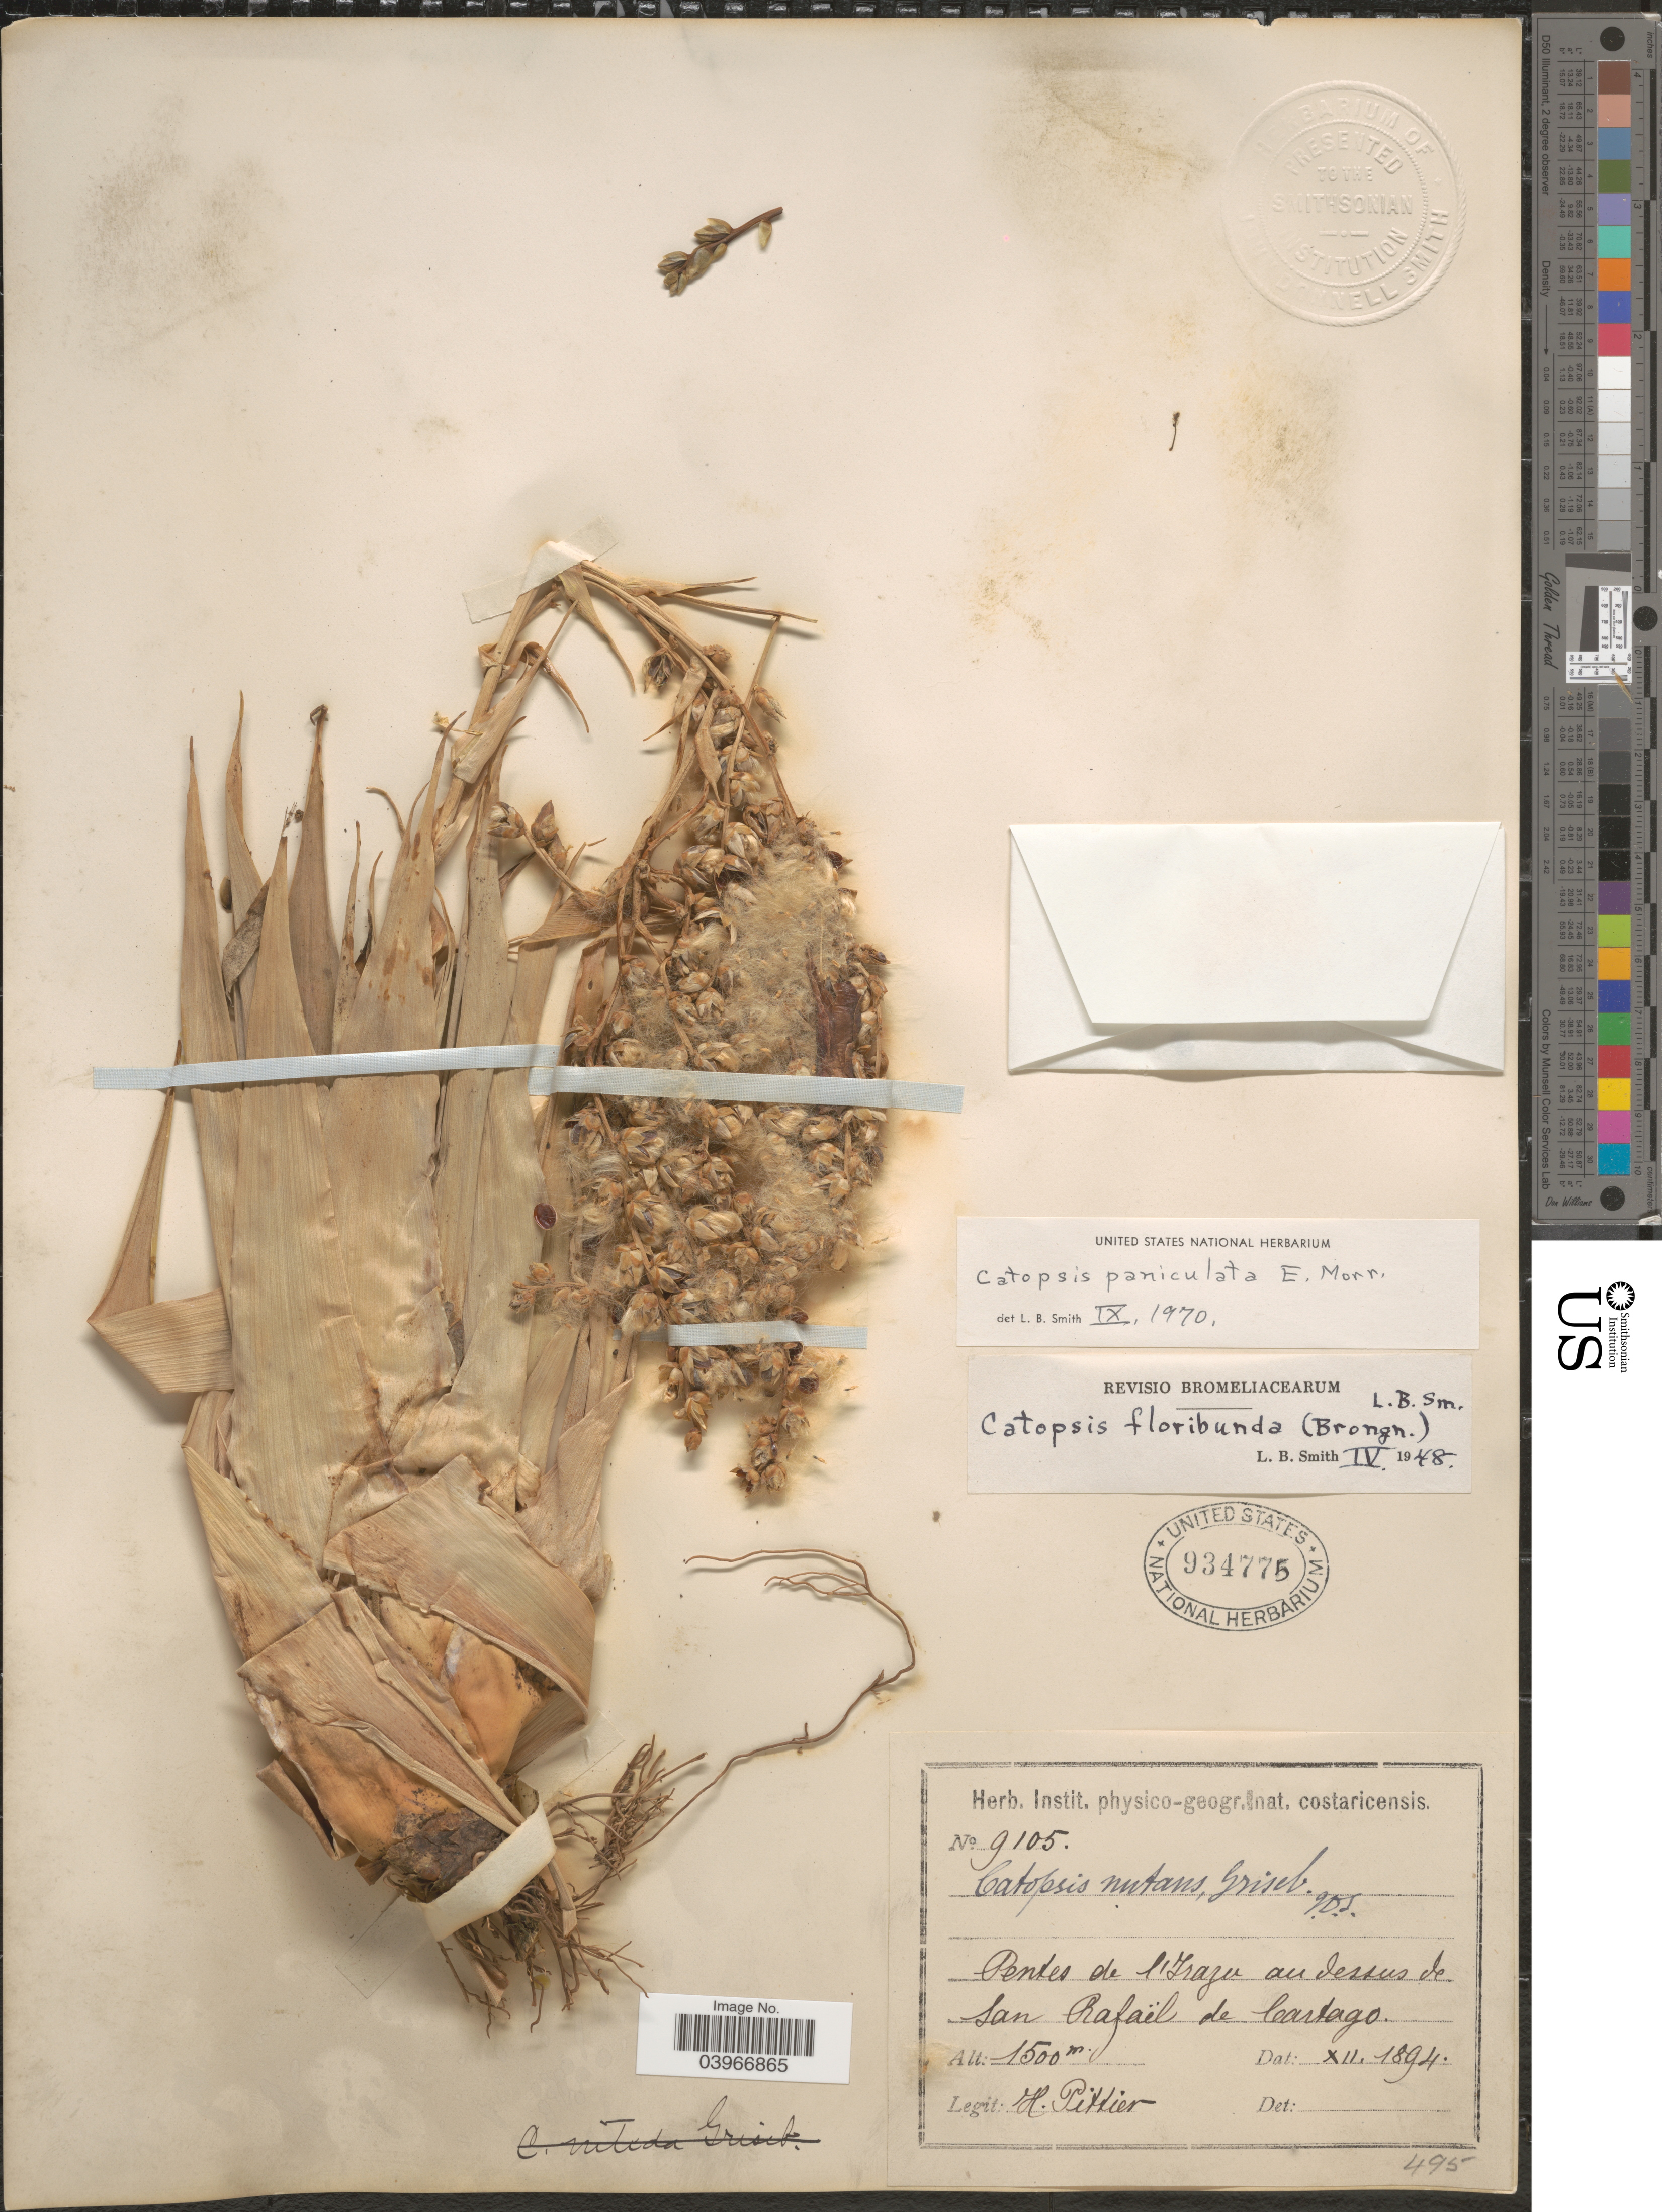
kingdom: Plantae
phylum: Tracheophyta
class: Liliopsida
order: Poales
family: Bromeliaceae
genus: Catopsis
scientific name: Catopsis paniculata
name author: É. Morren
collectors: H. F. Pittier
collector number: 9105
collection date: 1894-12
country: Costa Rica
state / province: Cartago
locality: Pentes de l'Irazu au dessus de San Rafaël de Cartago.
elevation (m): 1500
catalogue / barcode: US 934775